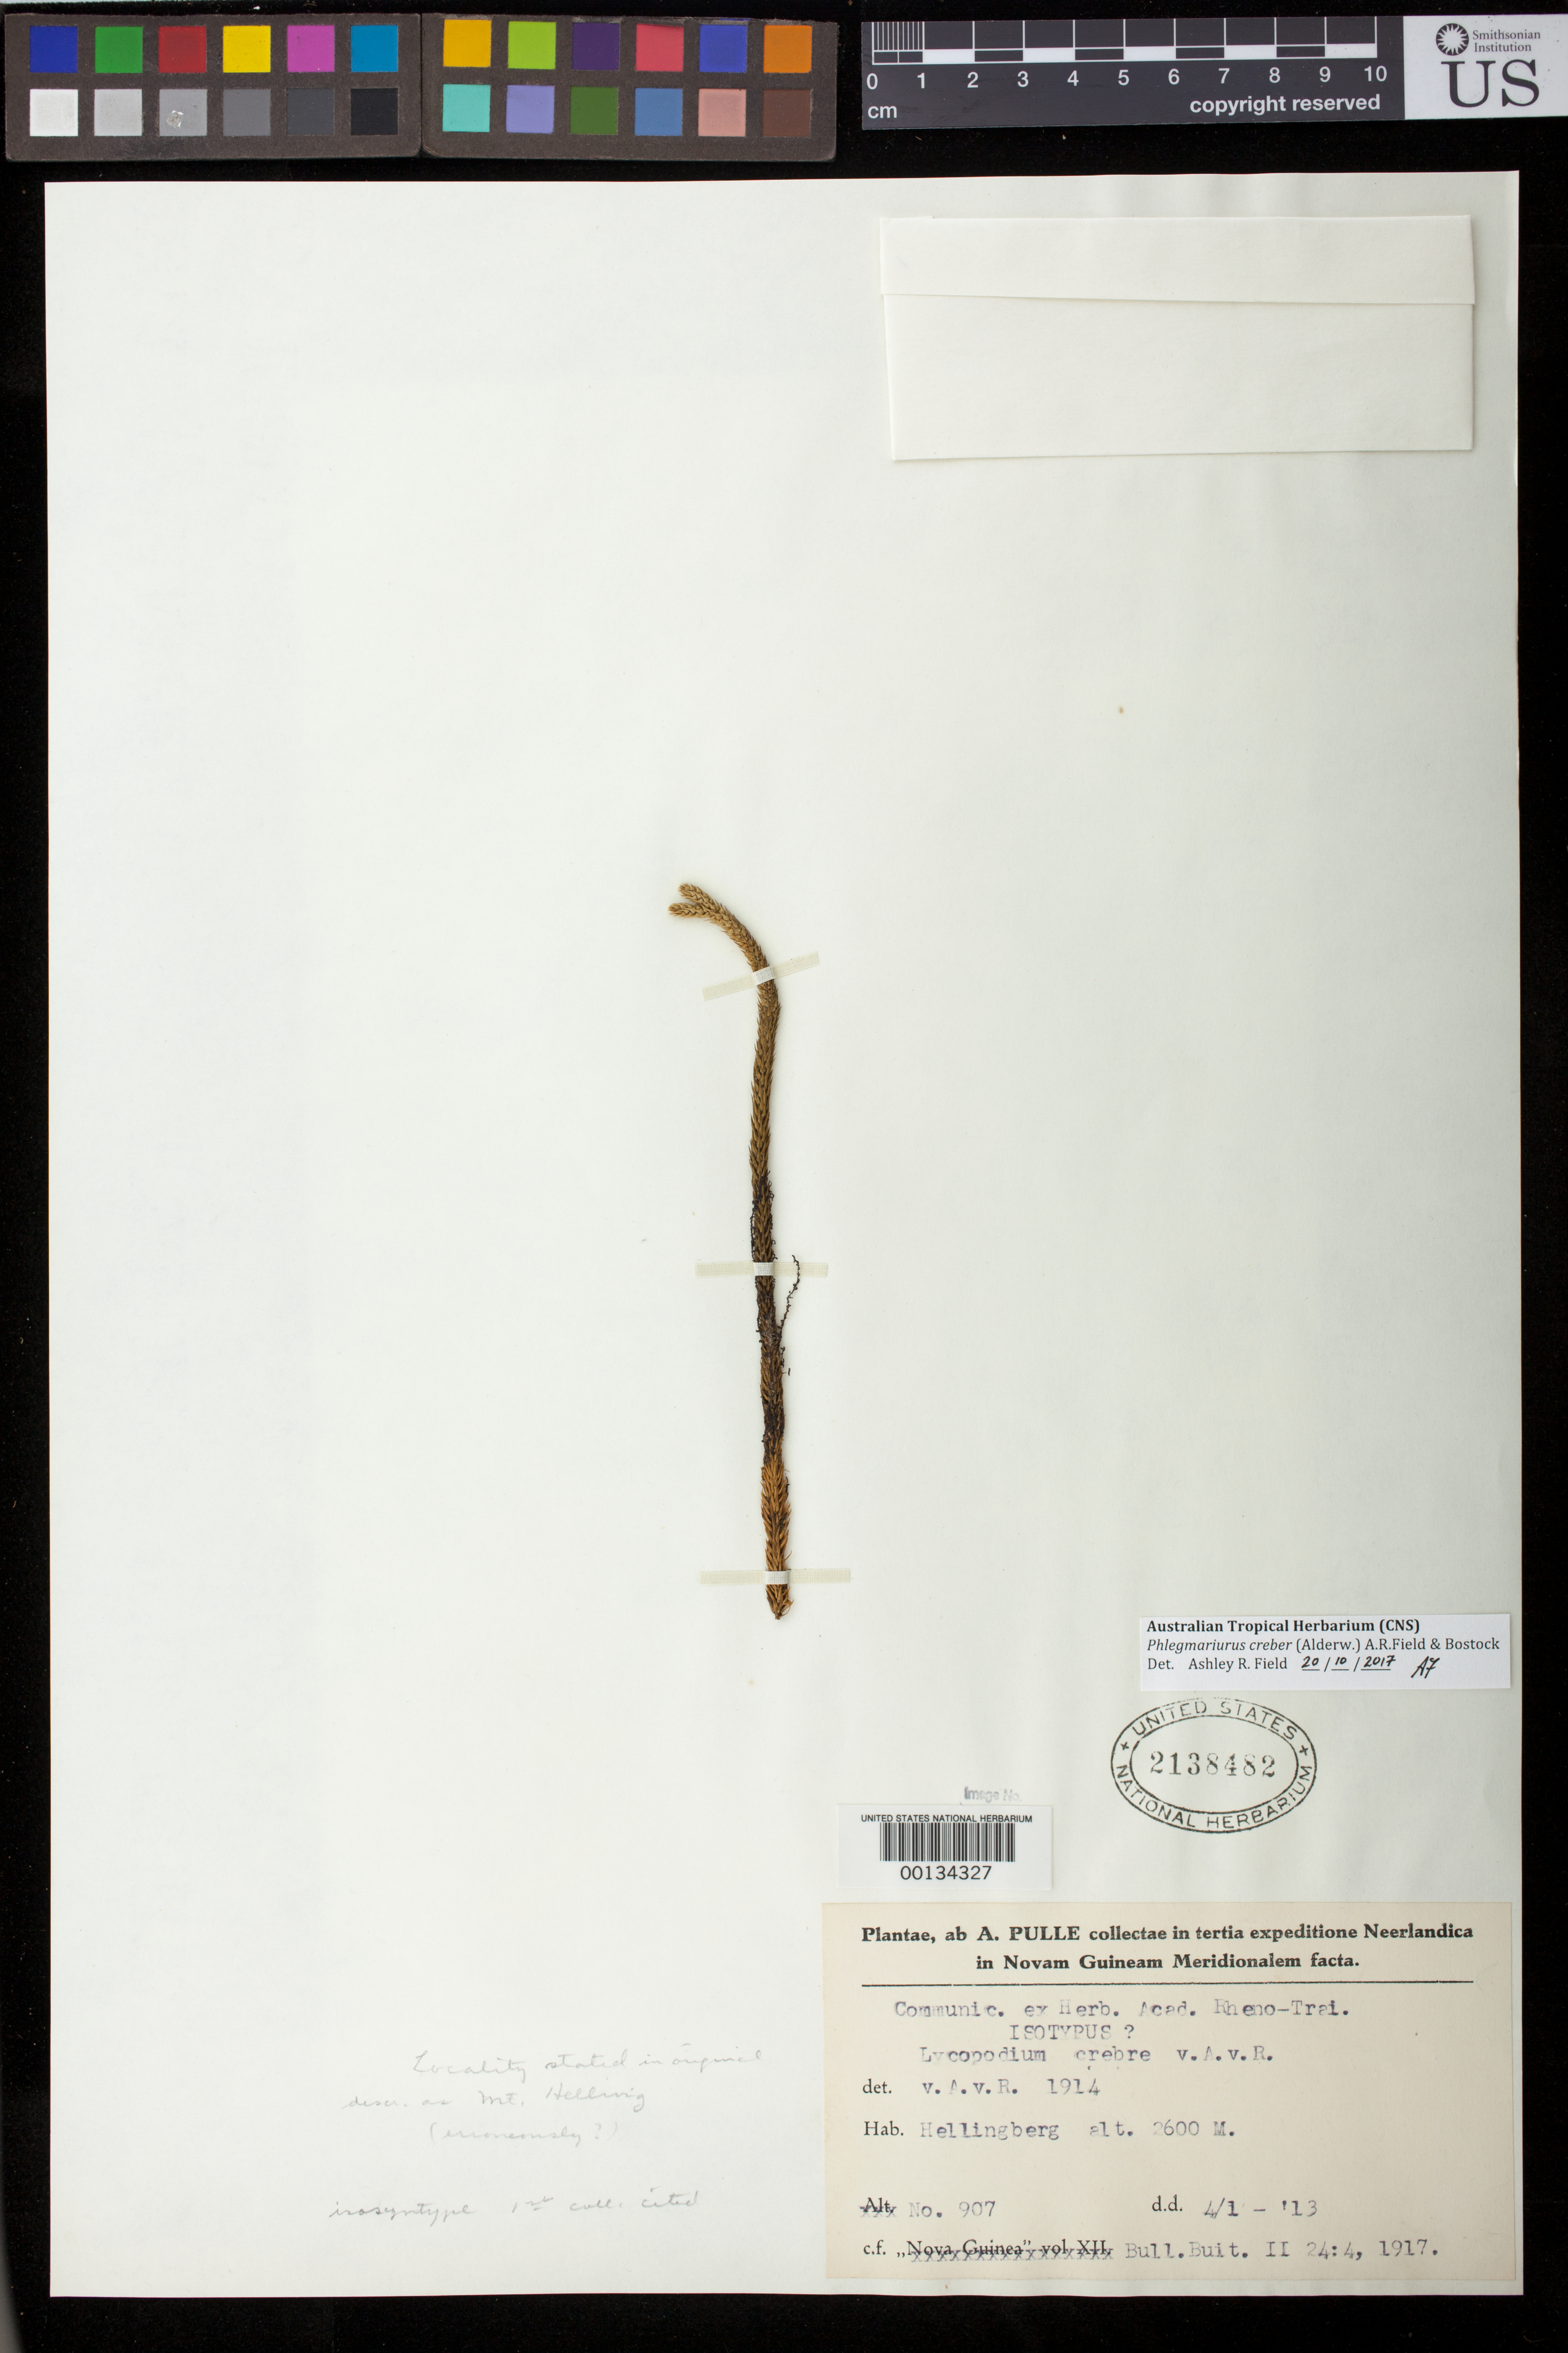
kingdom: Plantae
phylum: Tracheophyta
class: Lycopodiopsida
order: Lycopodiales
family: Lycopodiaceae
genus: Lycopodium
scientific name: Lycopodium crebre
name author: Alderw.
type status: Isosyntype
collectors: A. A. Pulle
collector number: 907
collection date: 1913-01-04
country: Indonesia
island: New Guinea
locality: Hellingberg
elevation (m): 2600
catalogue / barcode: US 2138482